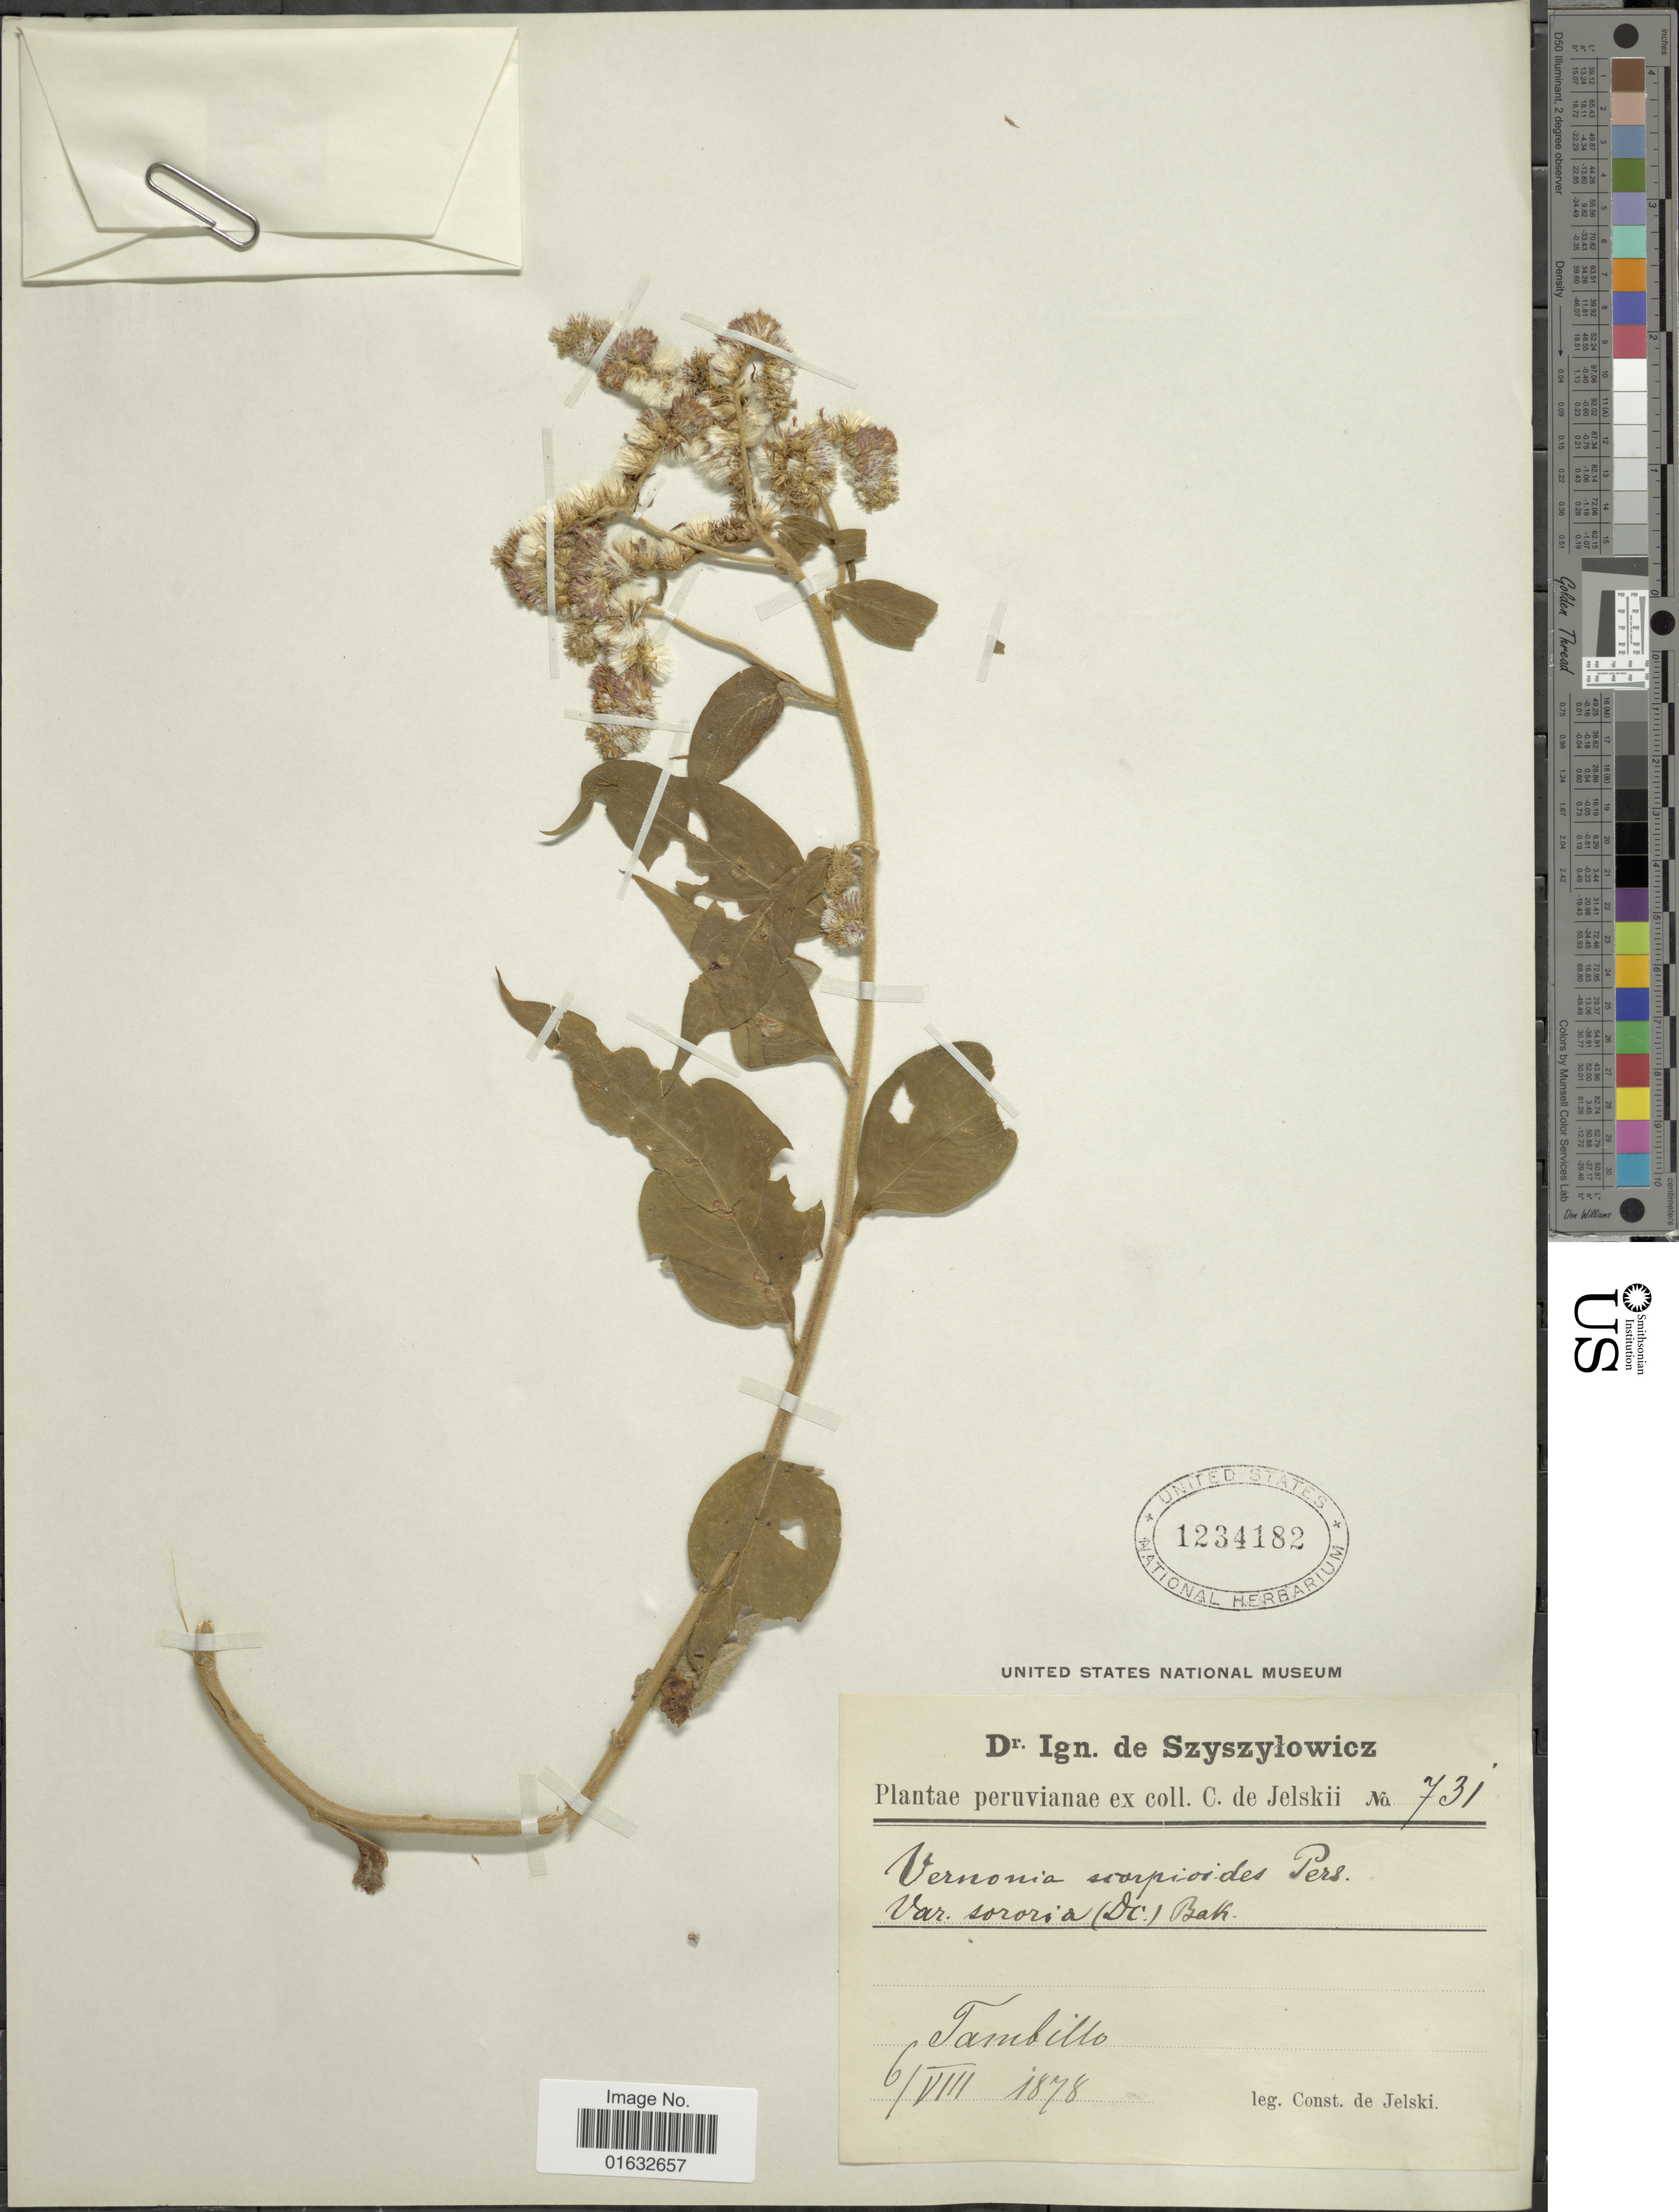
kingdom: Plantae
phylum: Tracheophyta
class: Magnoliopsida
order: Asterales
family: Asteraceae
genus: Cyrtocymura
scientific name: Cyrtocymura scorpioides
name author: (Lam.) H. Rob.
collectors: C. de Jelski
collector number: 731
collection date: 1878-08-06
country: Bolivia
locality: Tambillo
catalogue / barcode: US 1234182